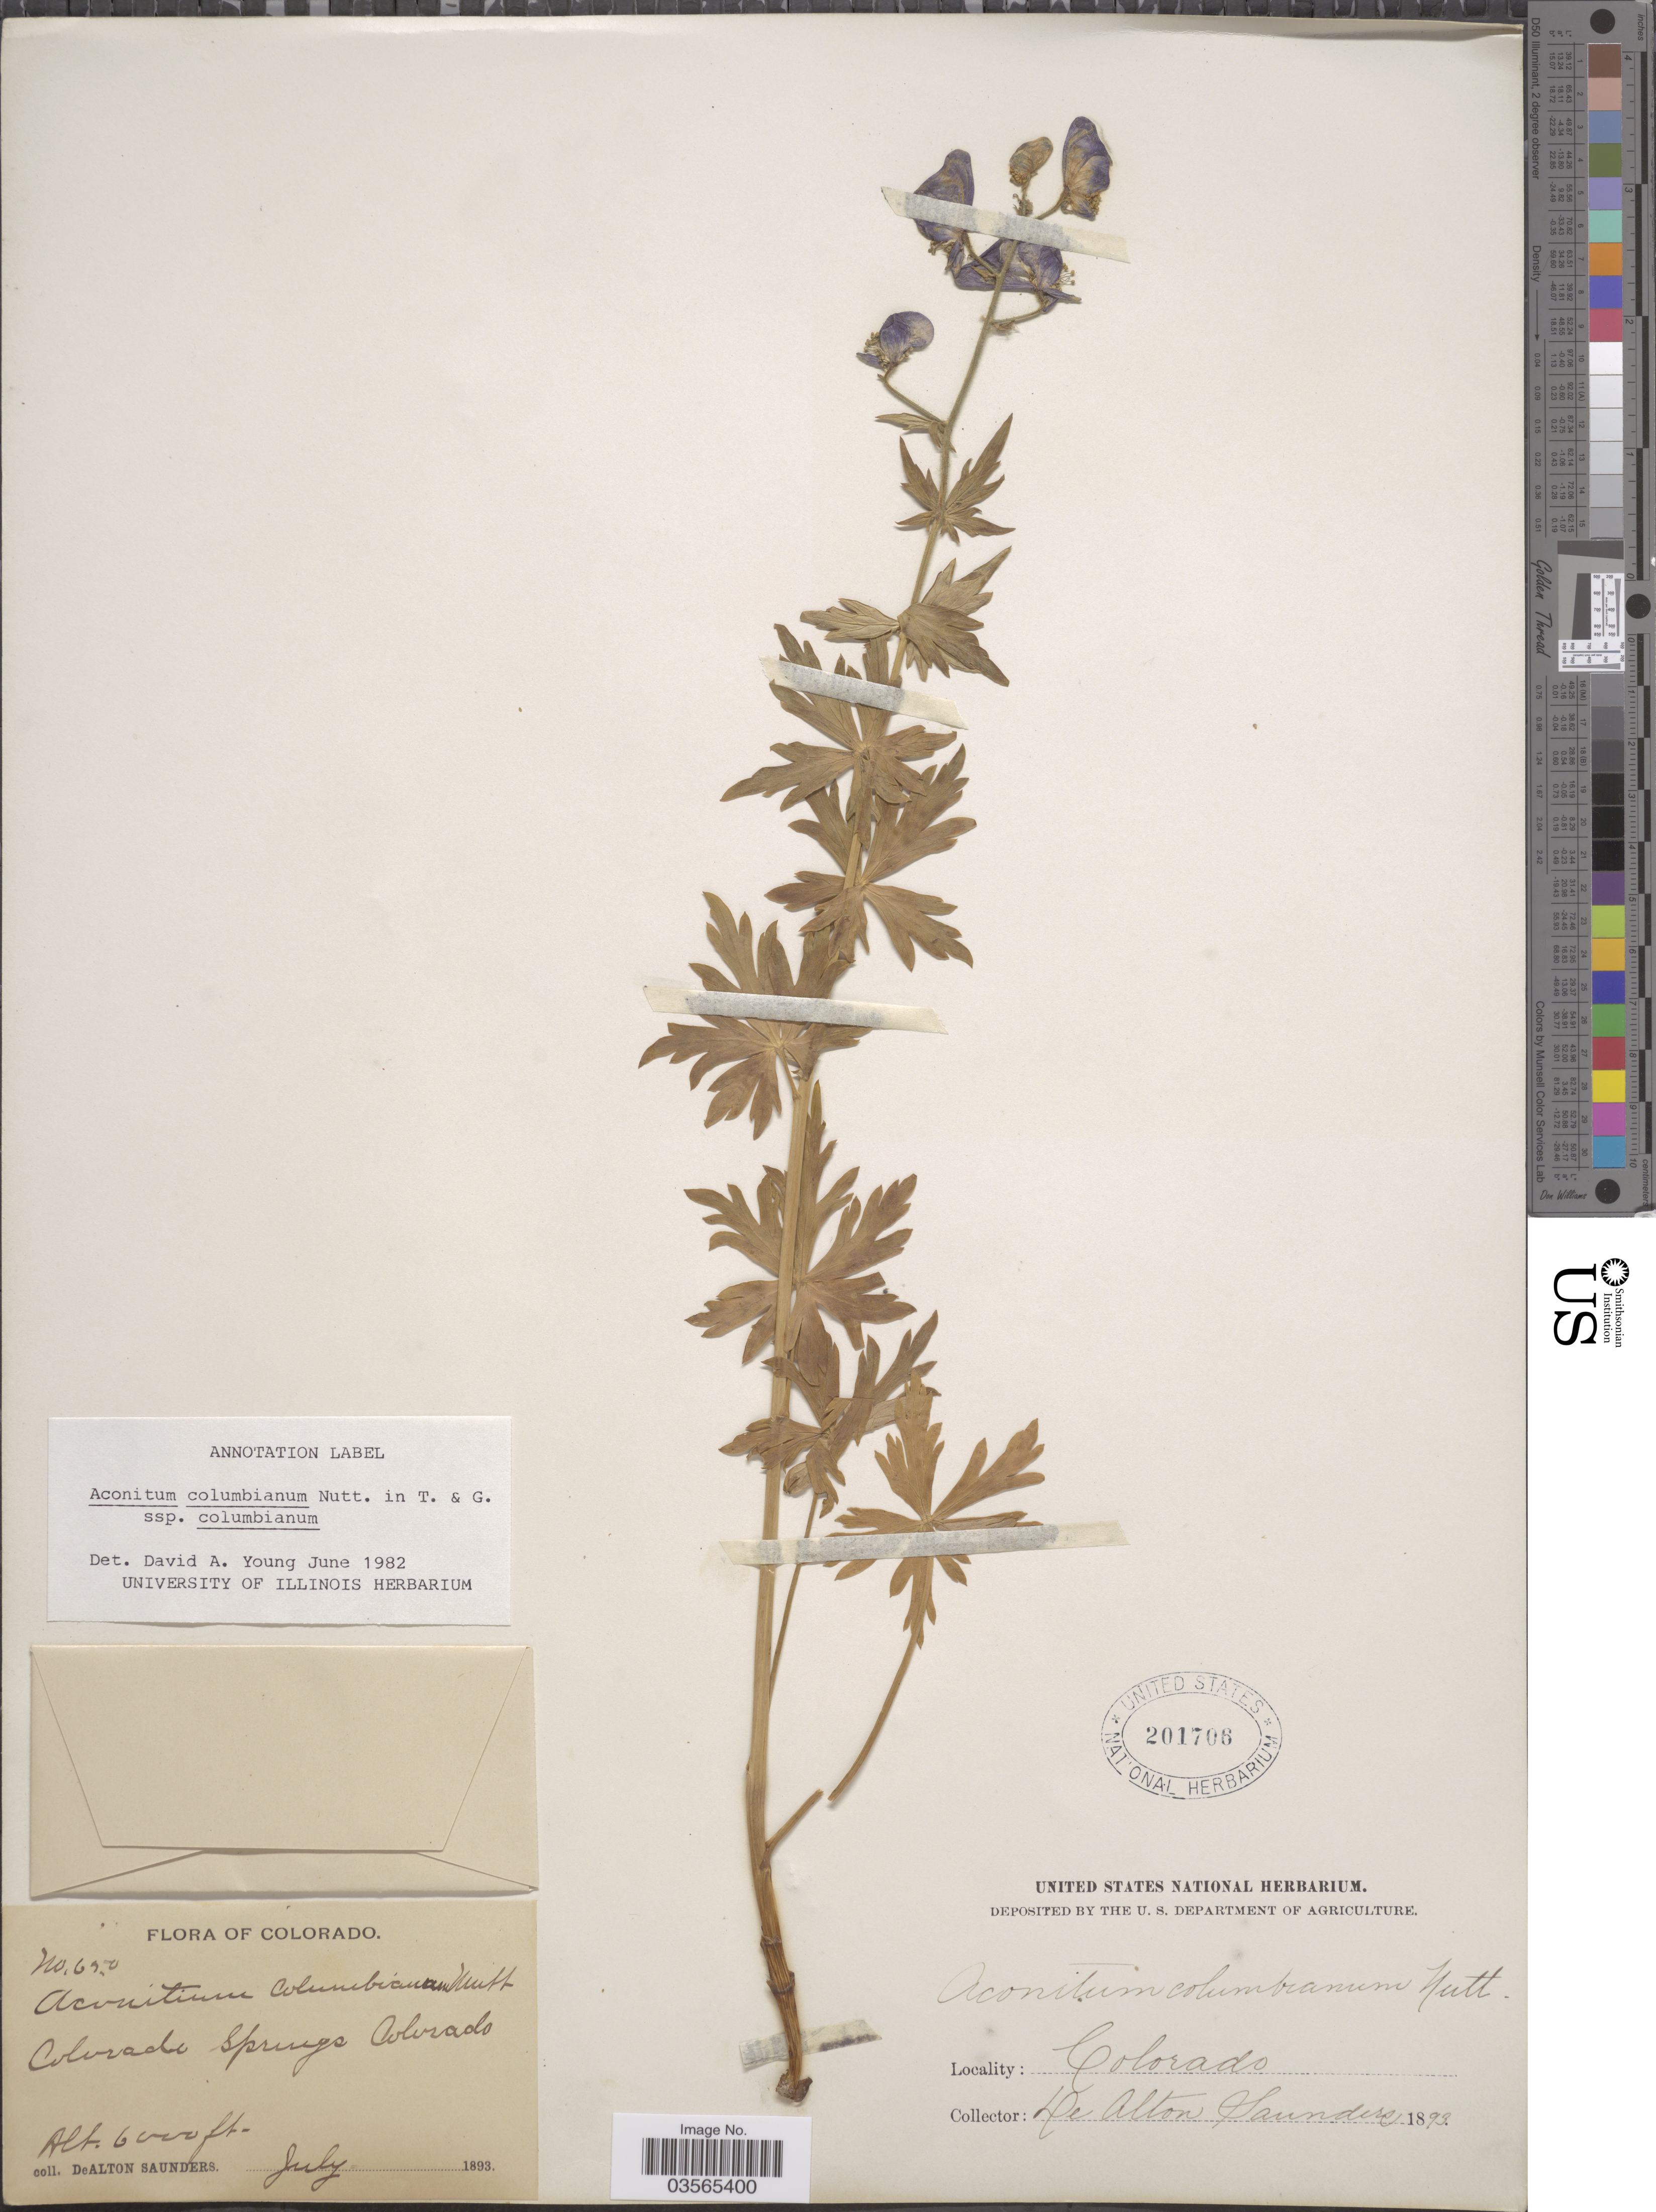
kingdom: Plantae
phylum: Tracheophyta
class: Magnoliopsida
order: Ranunculales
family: Ranunculaceae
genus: Aconitum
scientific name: Aconitum columbianum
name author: Nutt.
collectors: D. A. Saunders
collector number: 650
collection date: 1893-07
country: United States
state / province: Colorado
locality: Colorado Springs.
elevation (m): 1829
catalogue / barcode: US 201706